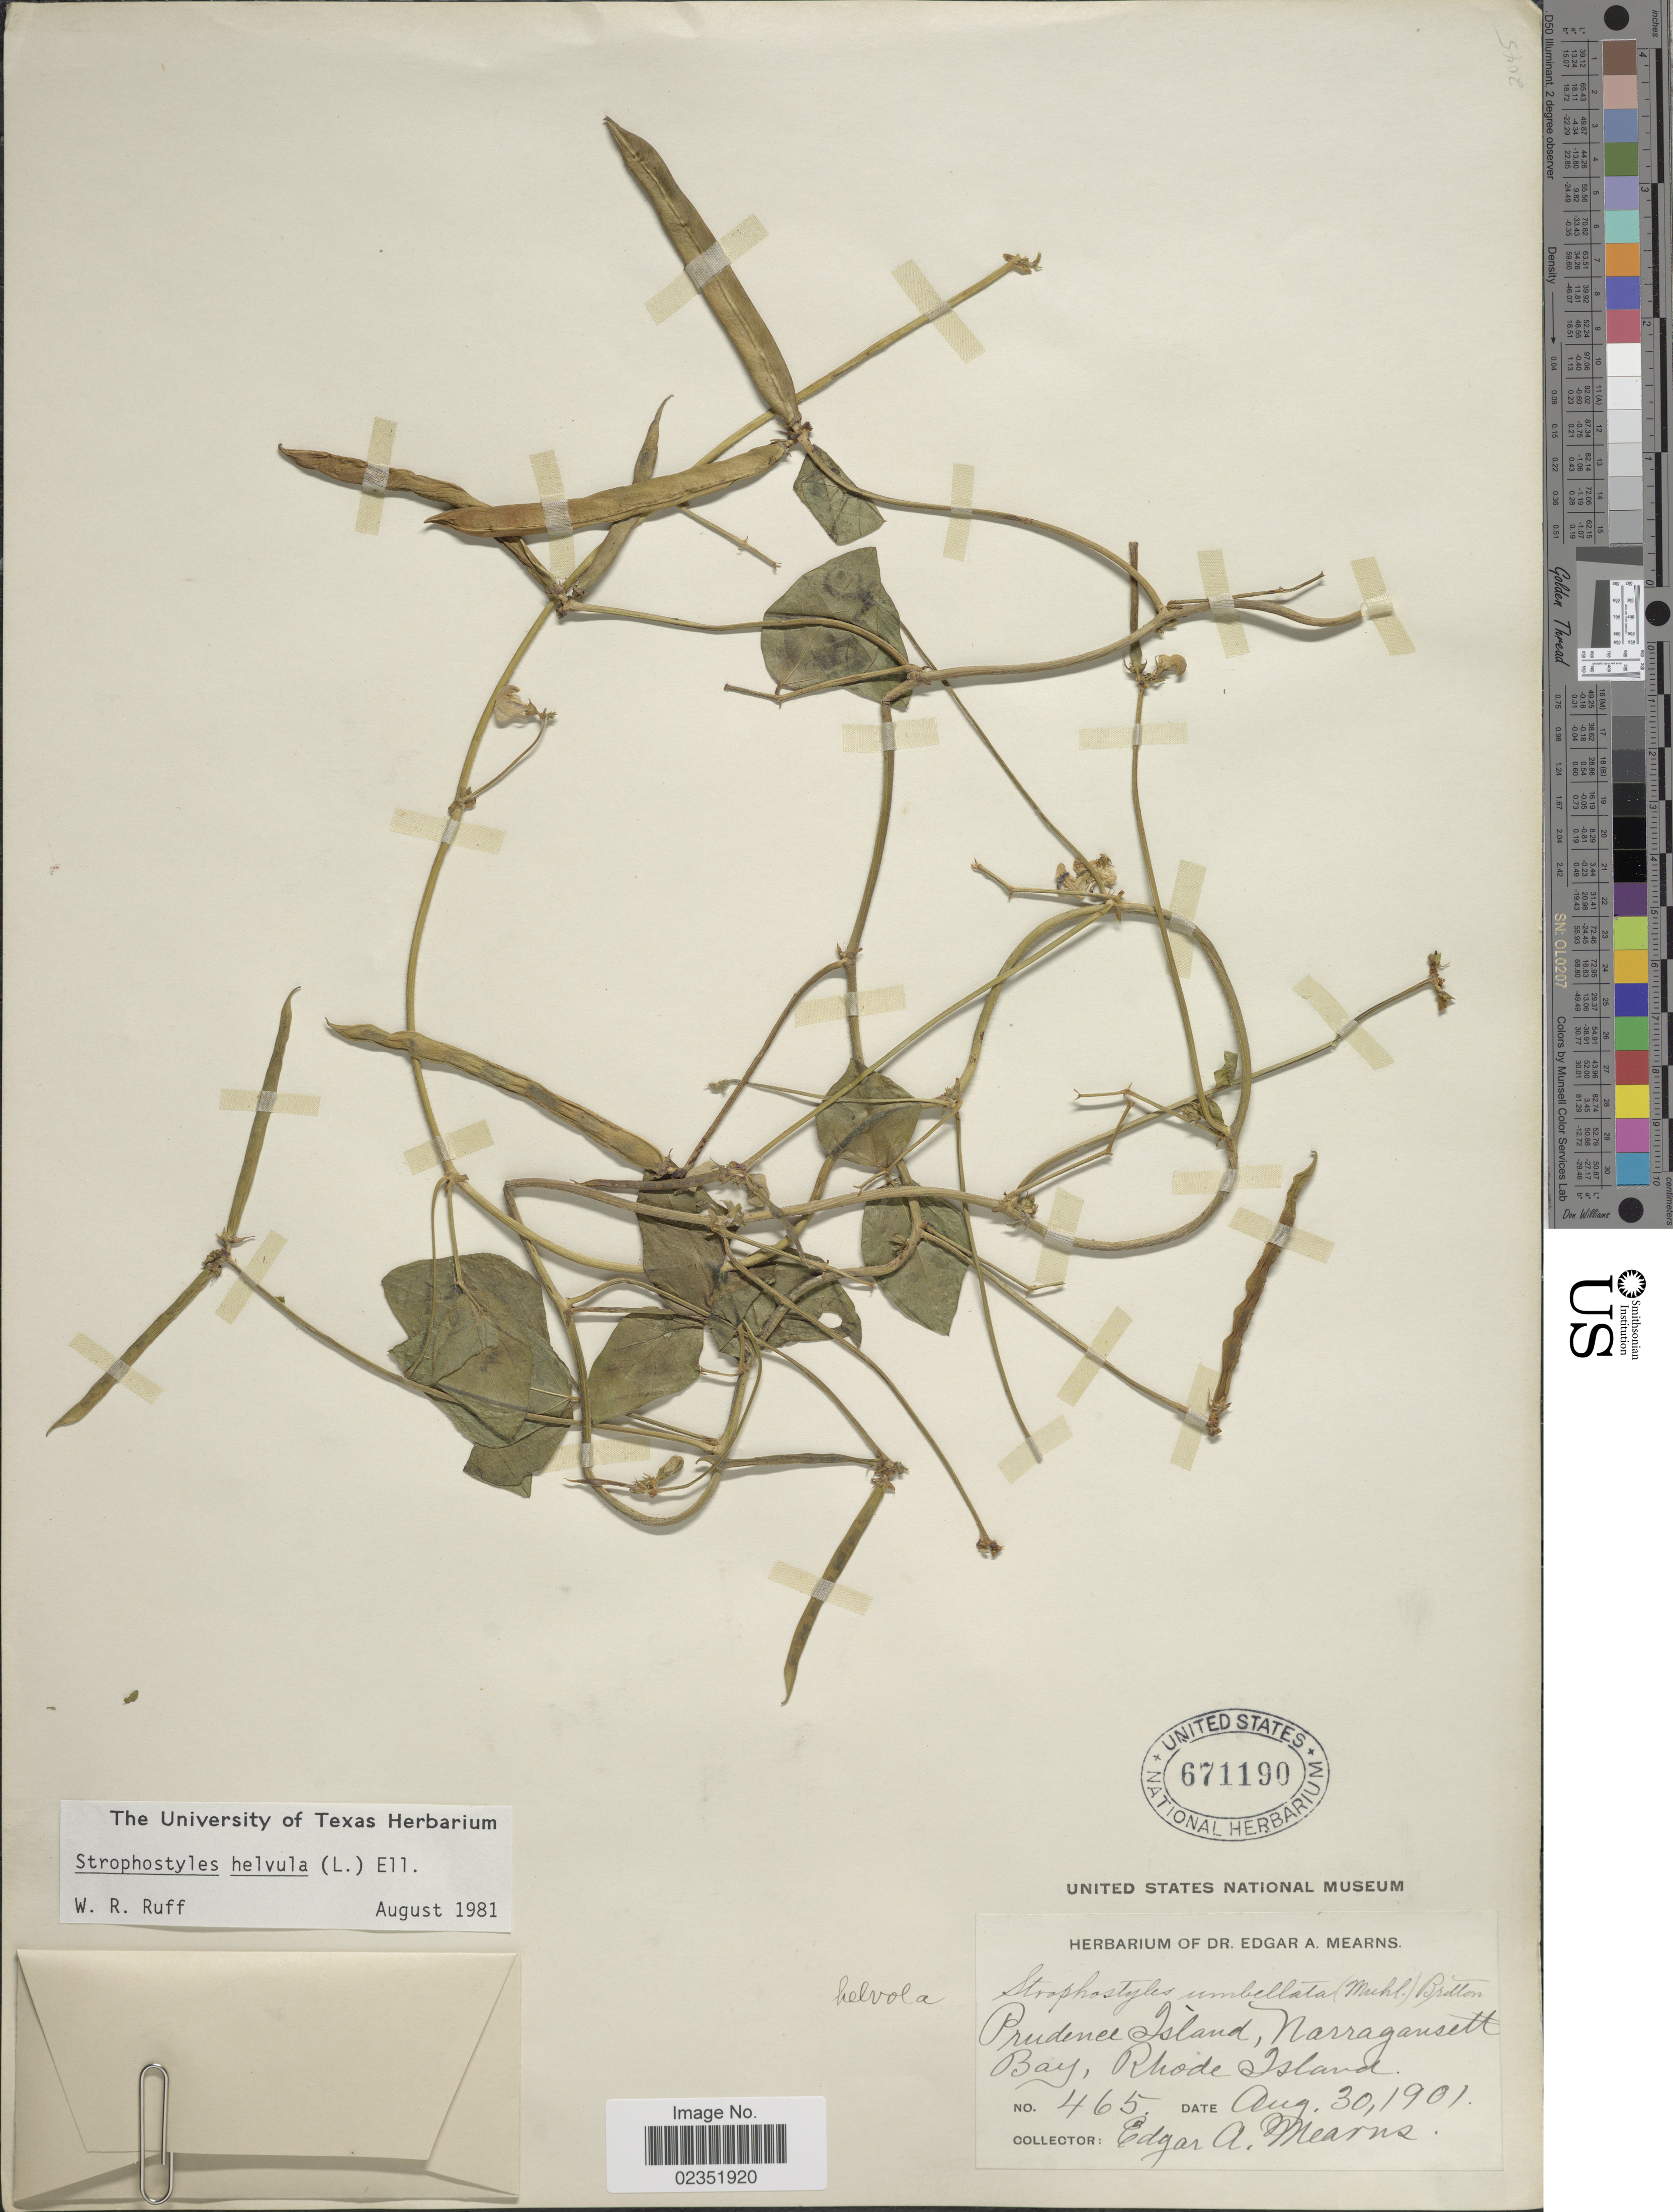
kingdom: Plantae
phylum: Tracheophyta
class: Magnoliopsida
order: Fabales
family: Fabaceae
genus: Strophostyles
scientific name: Strophostyles helvola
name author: (L.) Elliott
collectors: E. A. Mearns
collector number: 465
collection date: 1901-08-30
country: United States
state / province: Rhode Island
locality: Prudence Island, Narragansett Bay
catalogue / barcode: US 671190